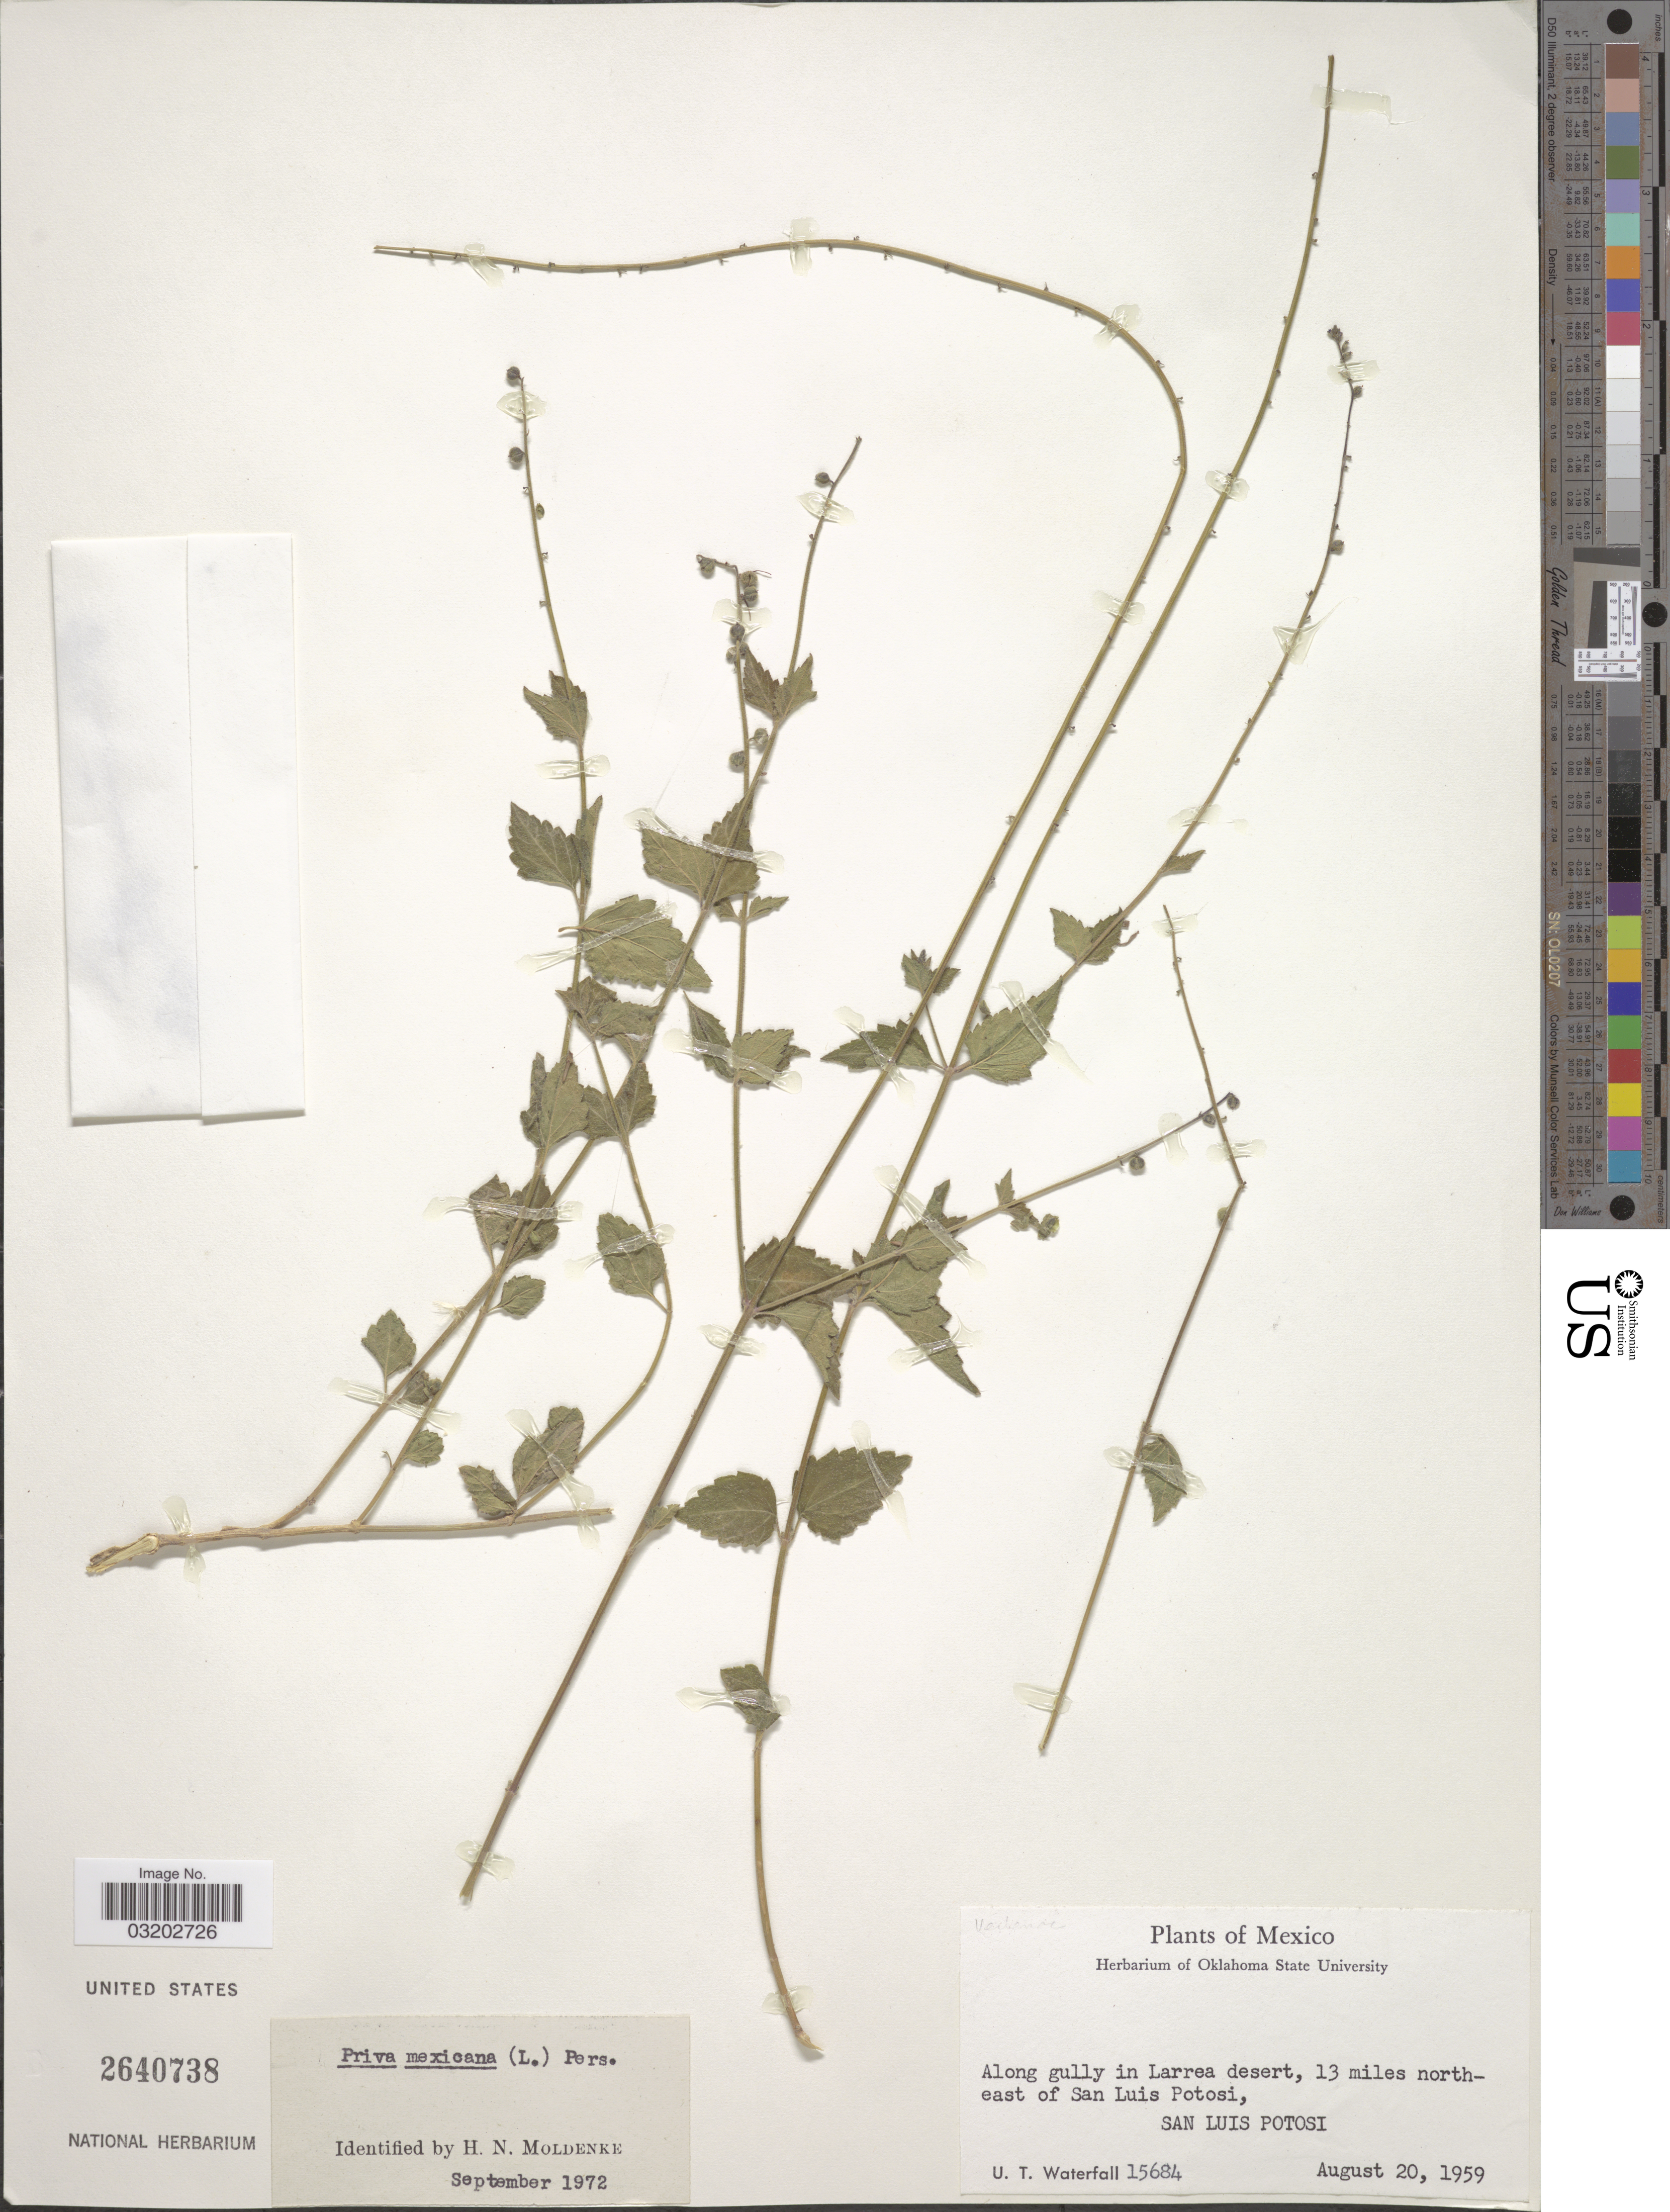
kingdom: Plantae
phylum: Tracheophyta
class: Magnoliopsida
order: Lamiales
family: Verbenaceae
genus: Priva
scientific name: Priva mexicana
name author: (L.) Pers.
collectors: U. T. Waterfall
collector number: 15684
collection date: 1959-08-20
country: Mexico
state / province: San Luis Potosí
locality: Along gully in Larrea desert, 13 miles north-east of San Luis Potosi.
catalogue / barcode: US 2640738